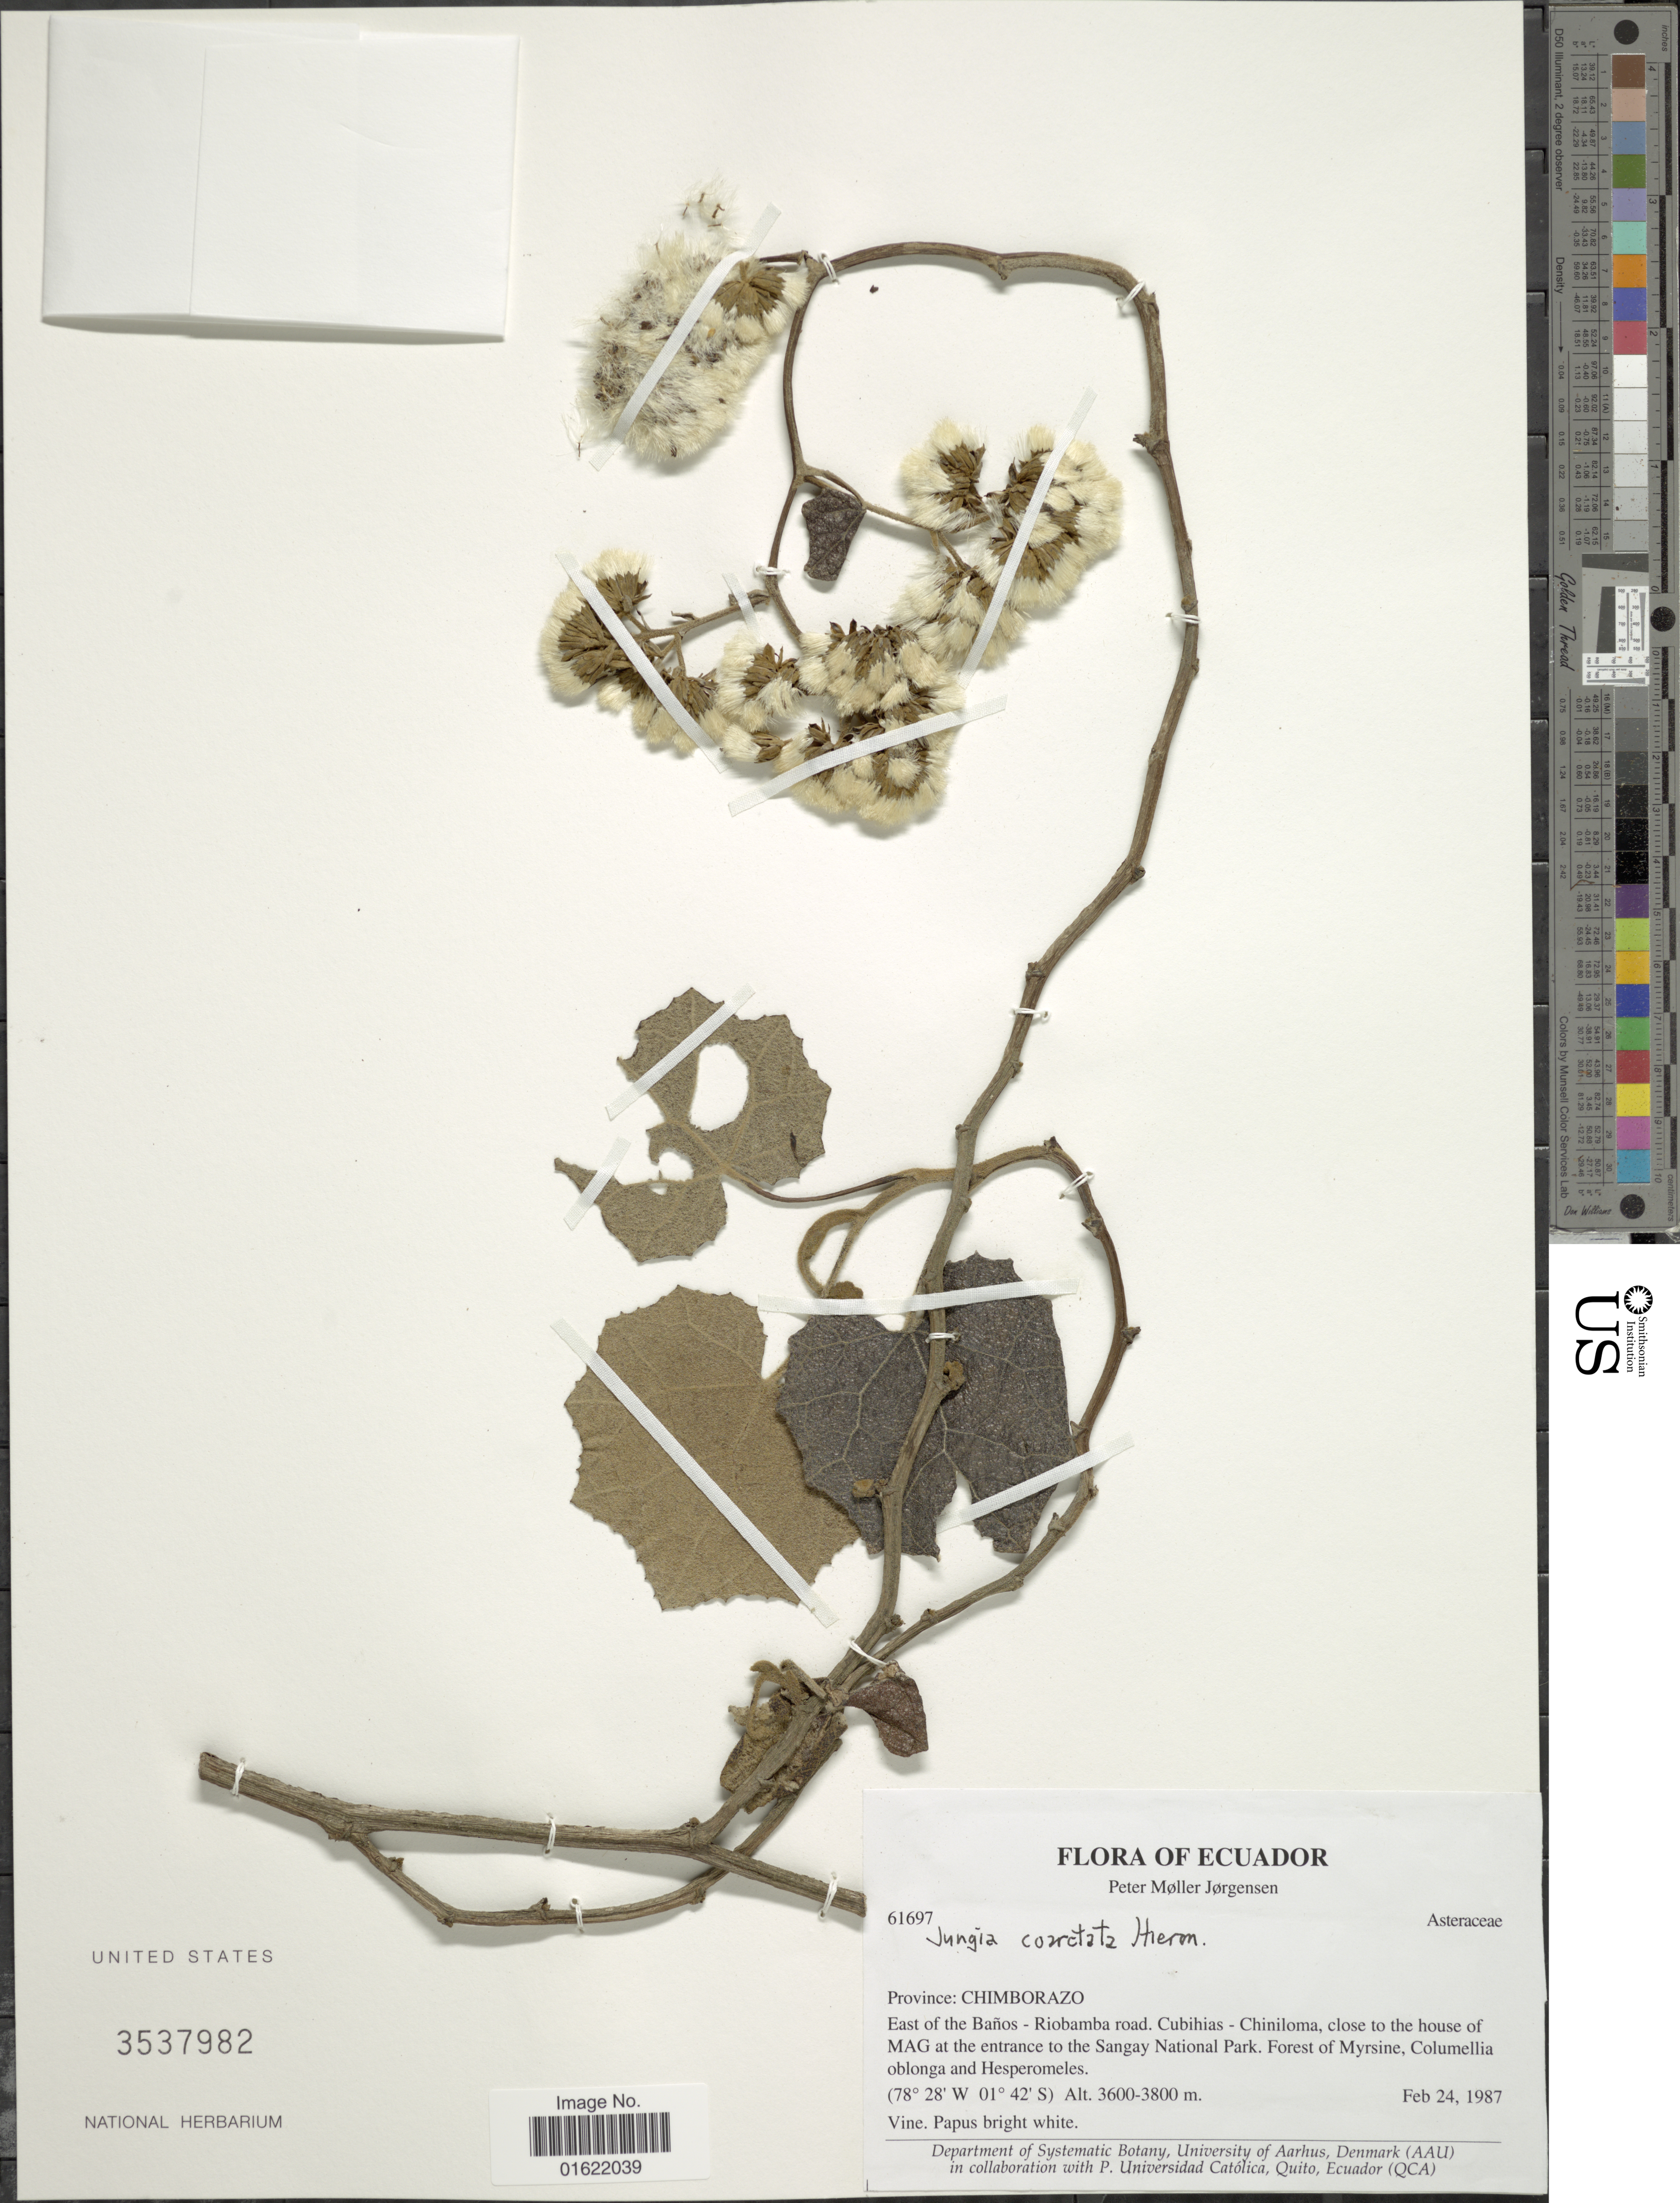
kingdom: Plantae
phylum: Tracheophyta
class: Magnoliopsida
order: Asterales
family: Asteraceae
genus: Jungia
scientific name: Jungia coarctata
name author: Hieron.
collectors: P. M. Jørgensen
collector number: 61697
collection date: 1987-02-24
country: Ecuador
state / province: Chimborazo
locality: East of the Banos - Riobamba road. Cibihias - Chiniloma, close to the house of Mag at the entrance to the National Park. Forest of Myrsine. Columellia oblongo and Hesperomeles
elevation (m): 3600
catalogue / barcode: US 3537982